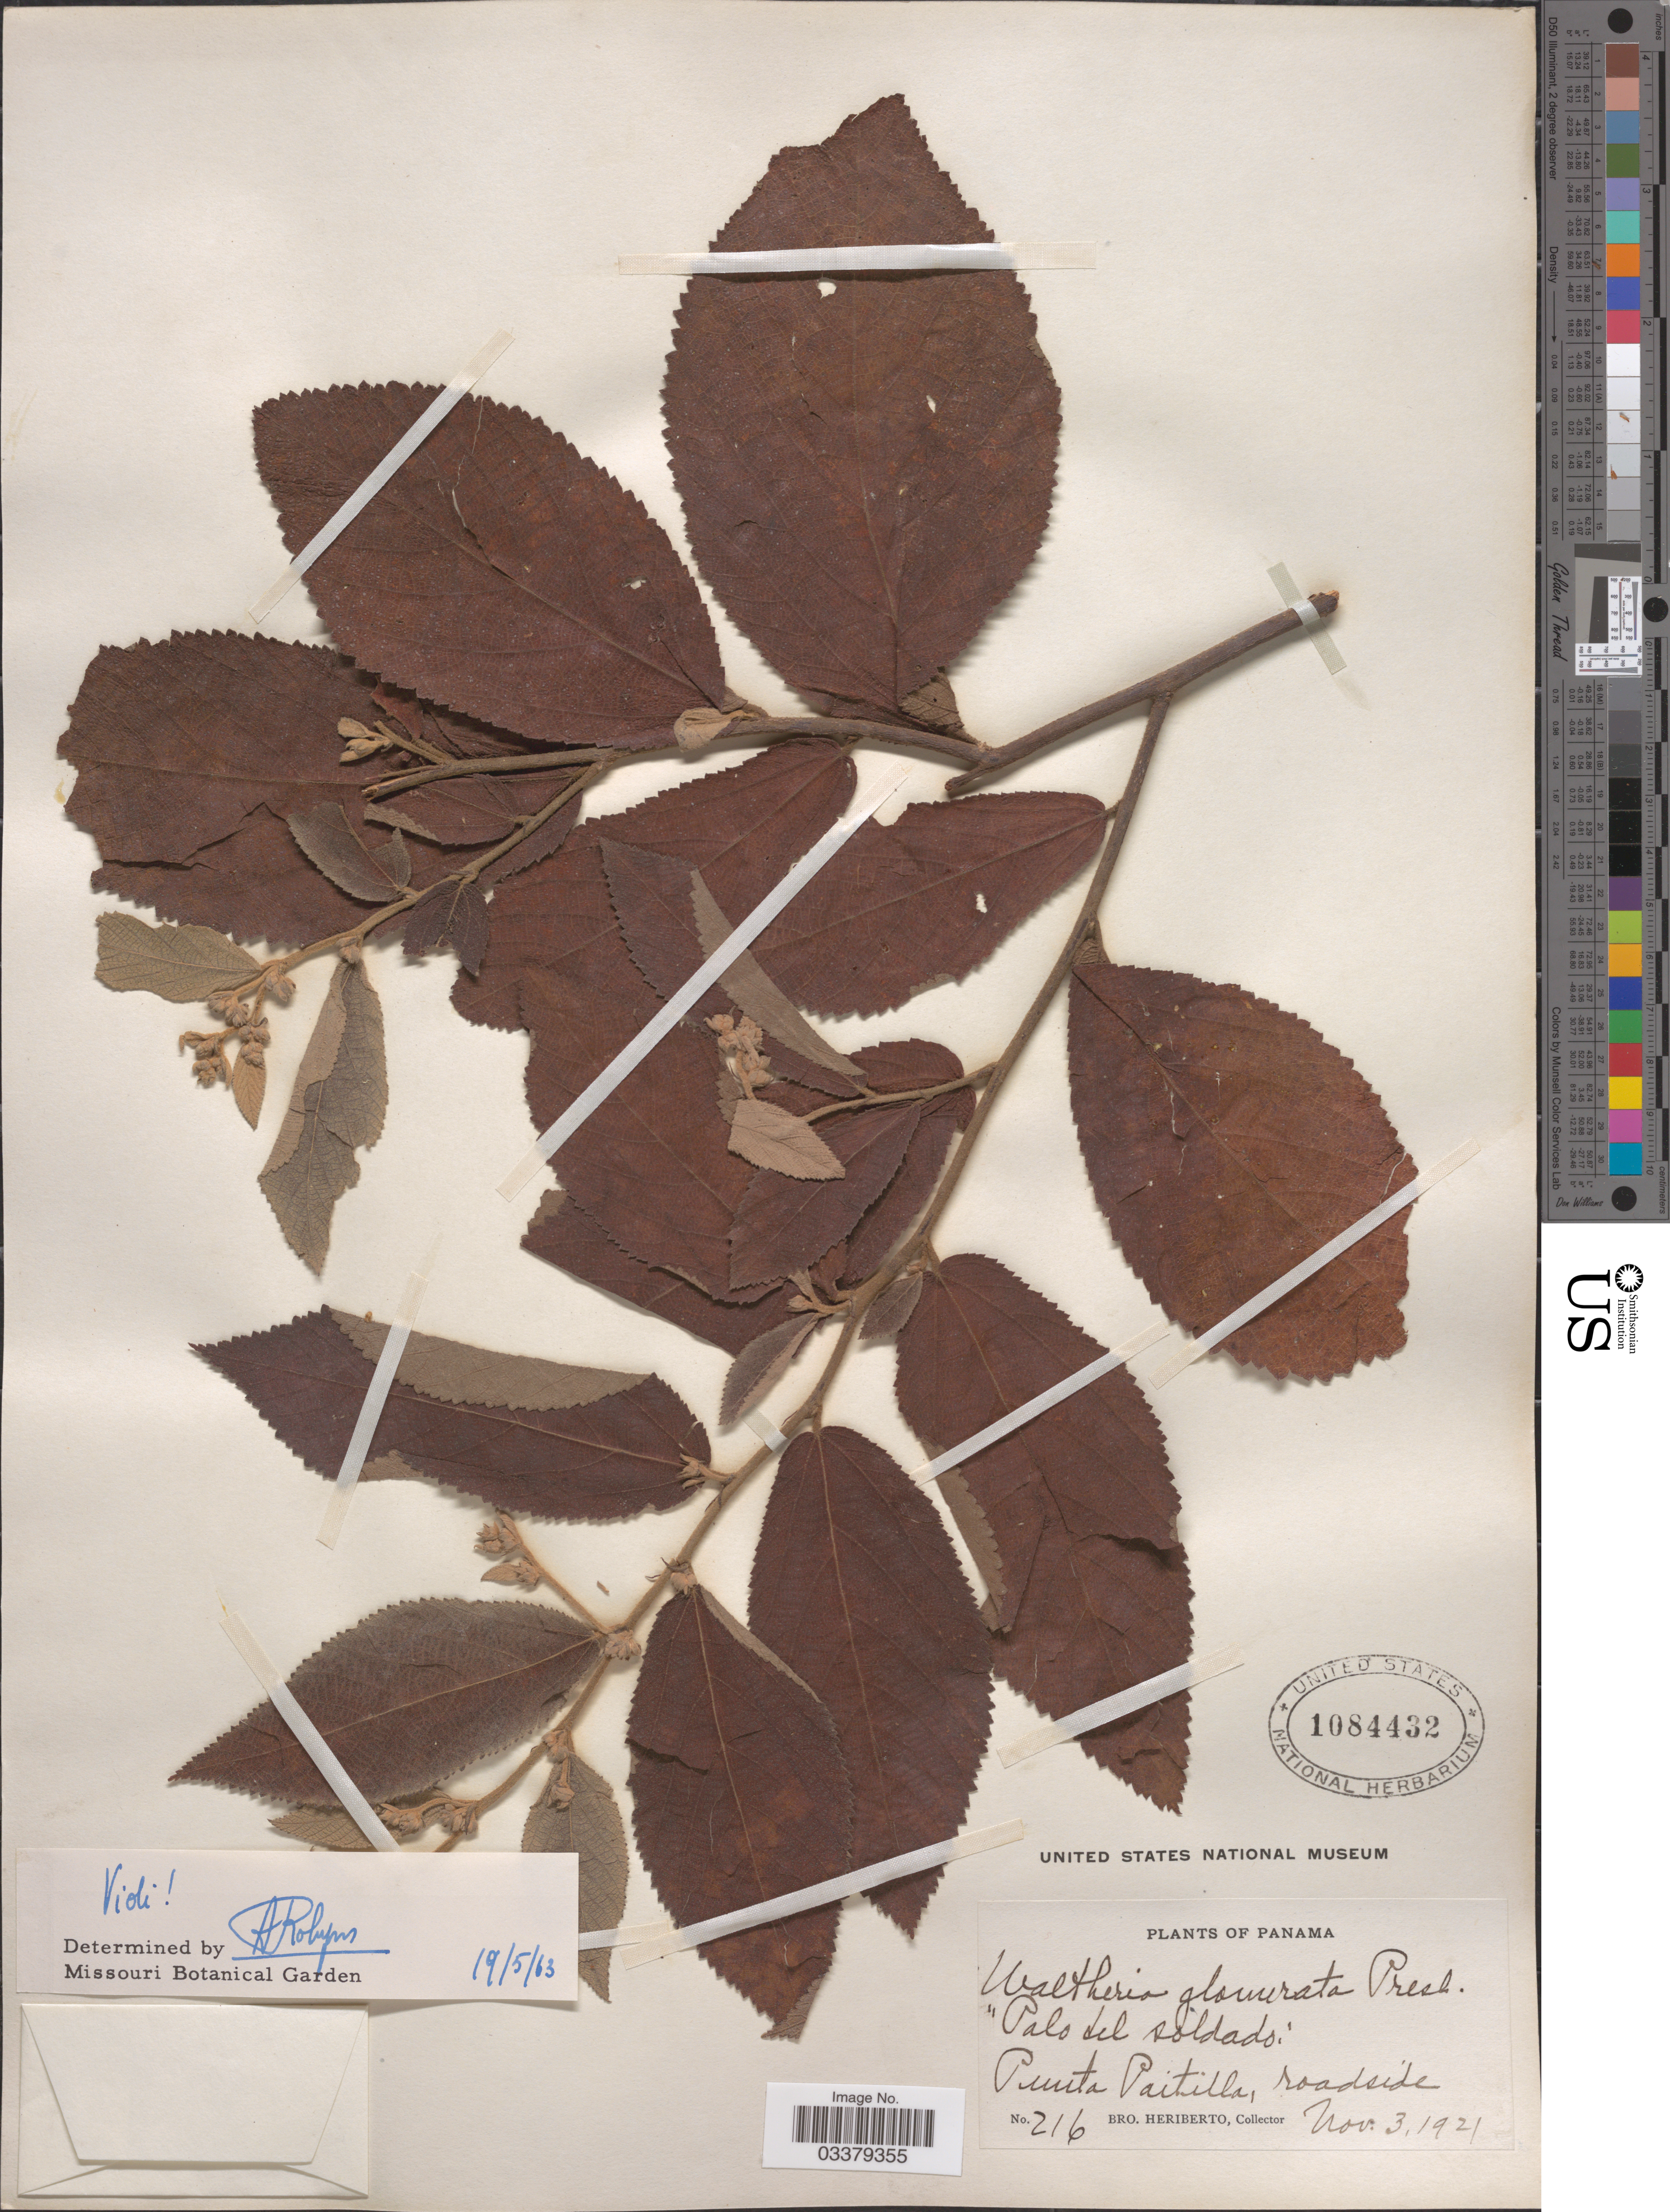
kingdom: Plantae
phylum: Tracheophyta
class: Magnoliopsida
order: Malvales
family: Malvaceae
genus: Waltheria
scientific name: Waltheria glomerata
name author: C. Presl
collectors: B. Heriberto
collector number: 216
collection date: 1921-11-03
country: Panama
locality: Punta Paitilla, roadside.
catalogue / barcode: US 1084432